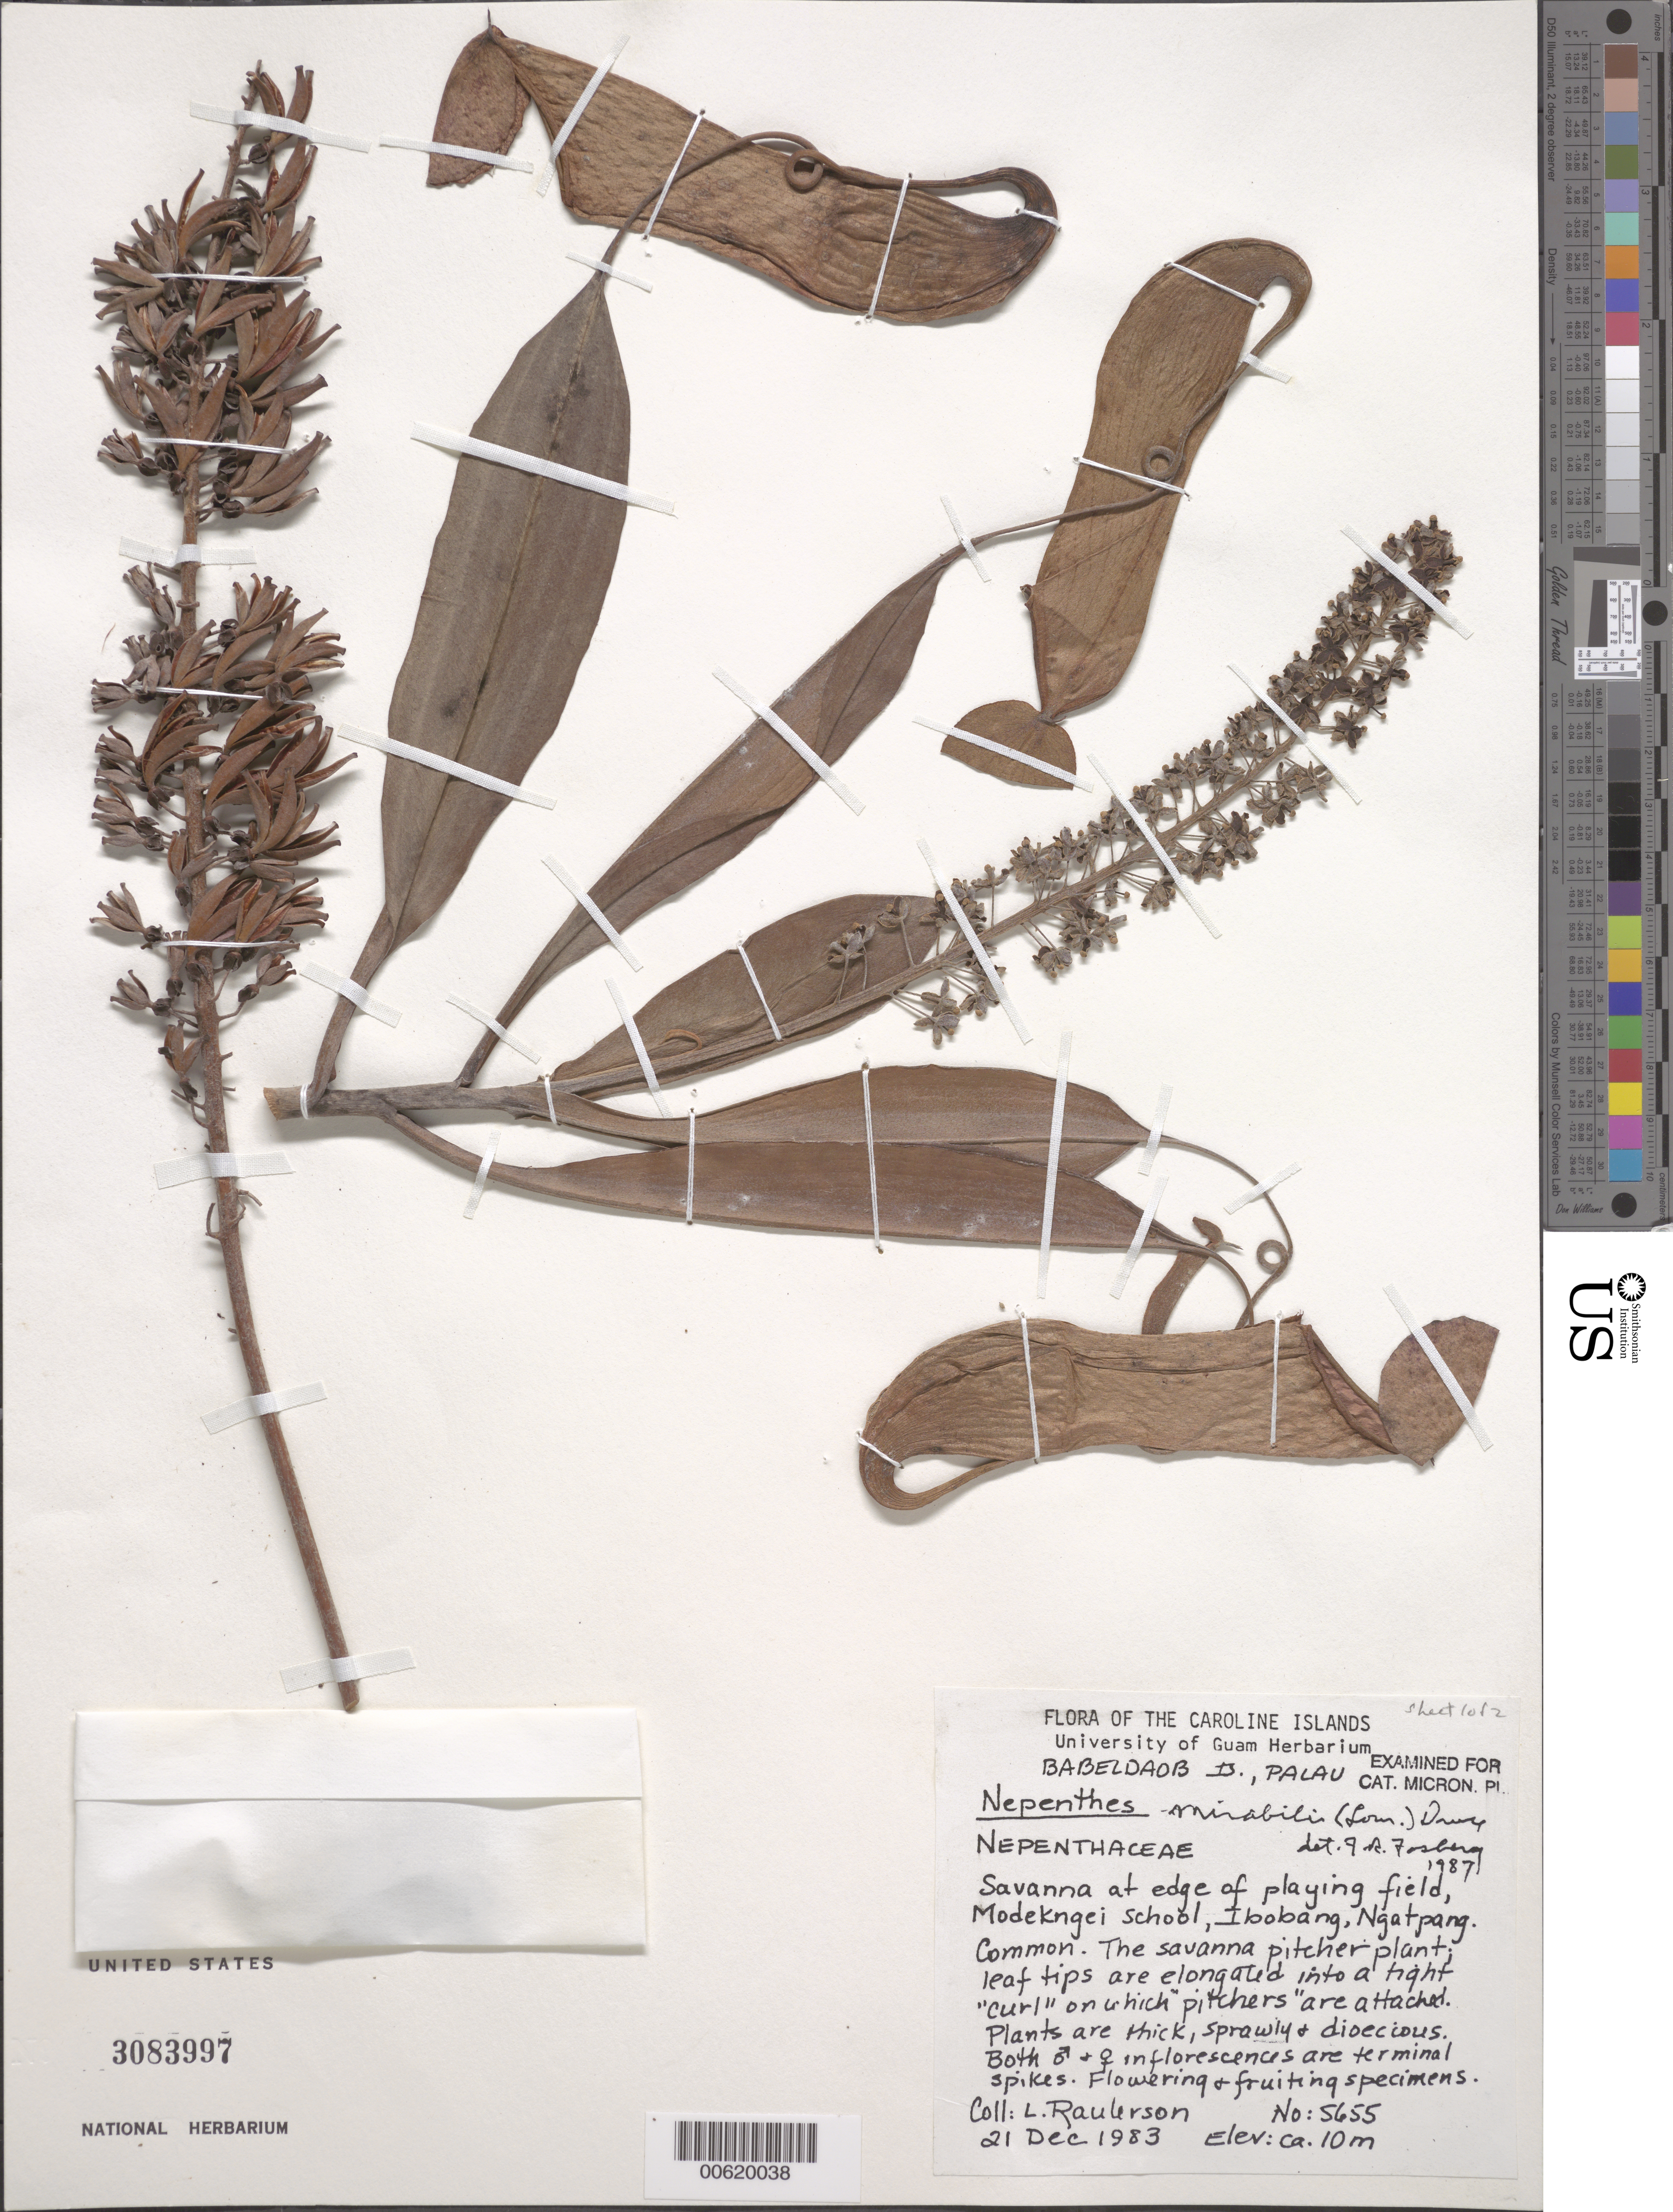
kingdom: Plantae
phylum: Tracheophyta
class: Magnoliopsida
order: Caryophyllales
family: Nepenthaceae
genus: Nepenthes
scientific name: Nepenthes mirabilis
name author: (Lour.) Druce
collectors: L. Raulerson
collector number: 5655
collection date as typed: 21 Dec 1983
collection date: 1983-12-21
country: Palau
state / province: Ngatpang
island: Babeldaob [Babelthuap]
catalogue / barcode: US 3083997